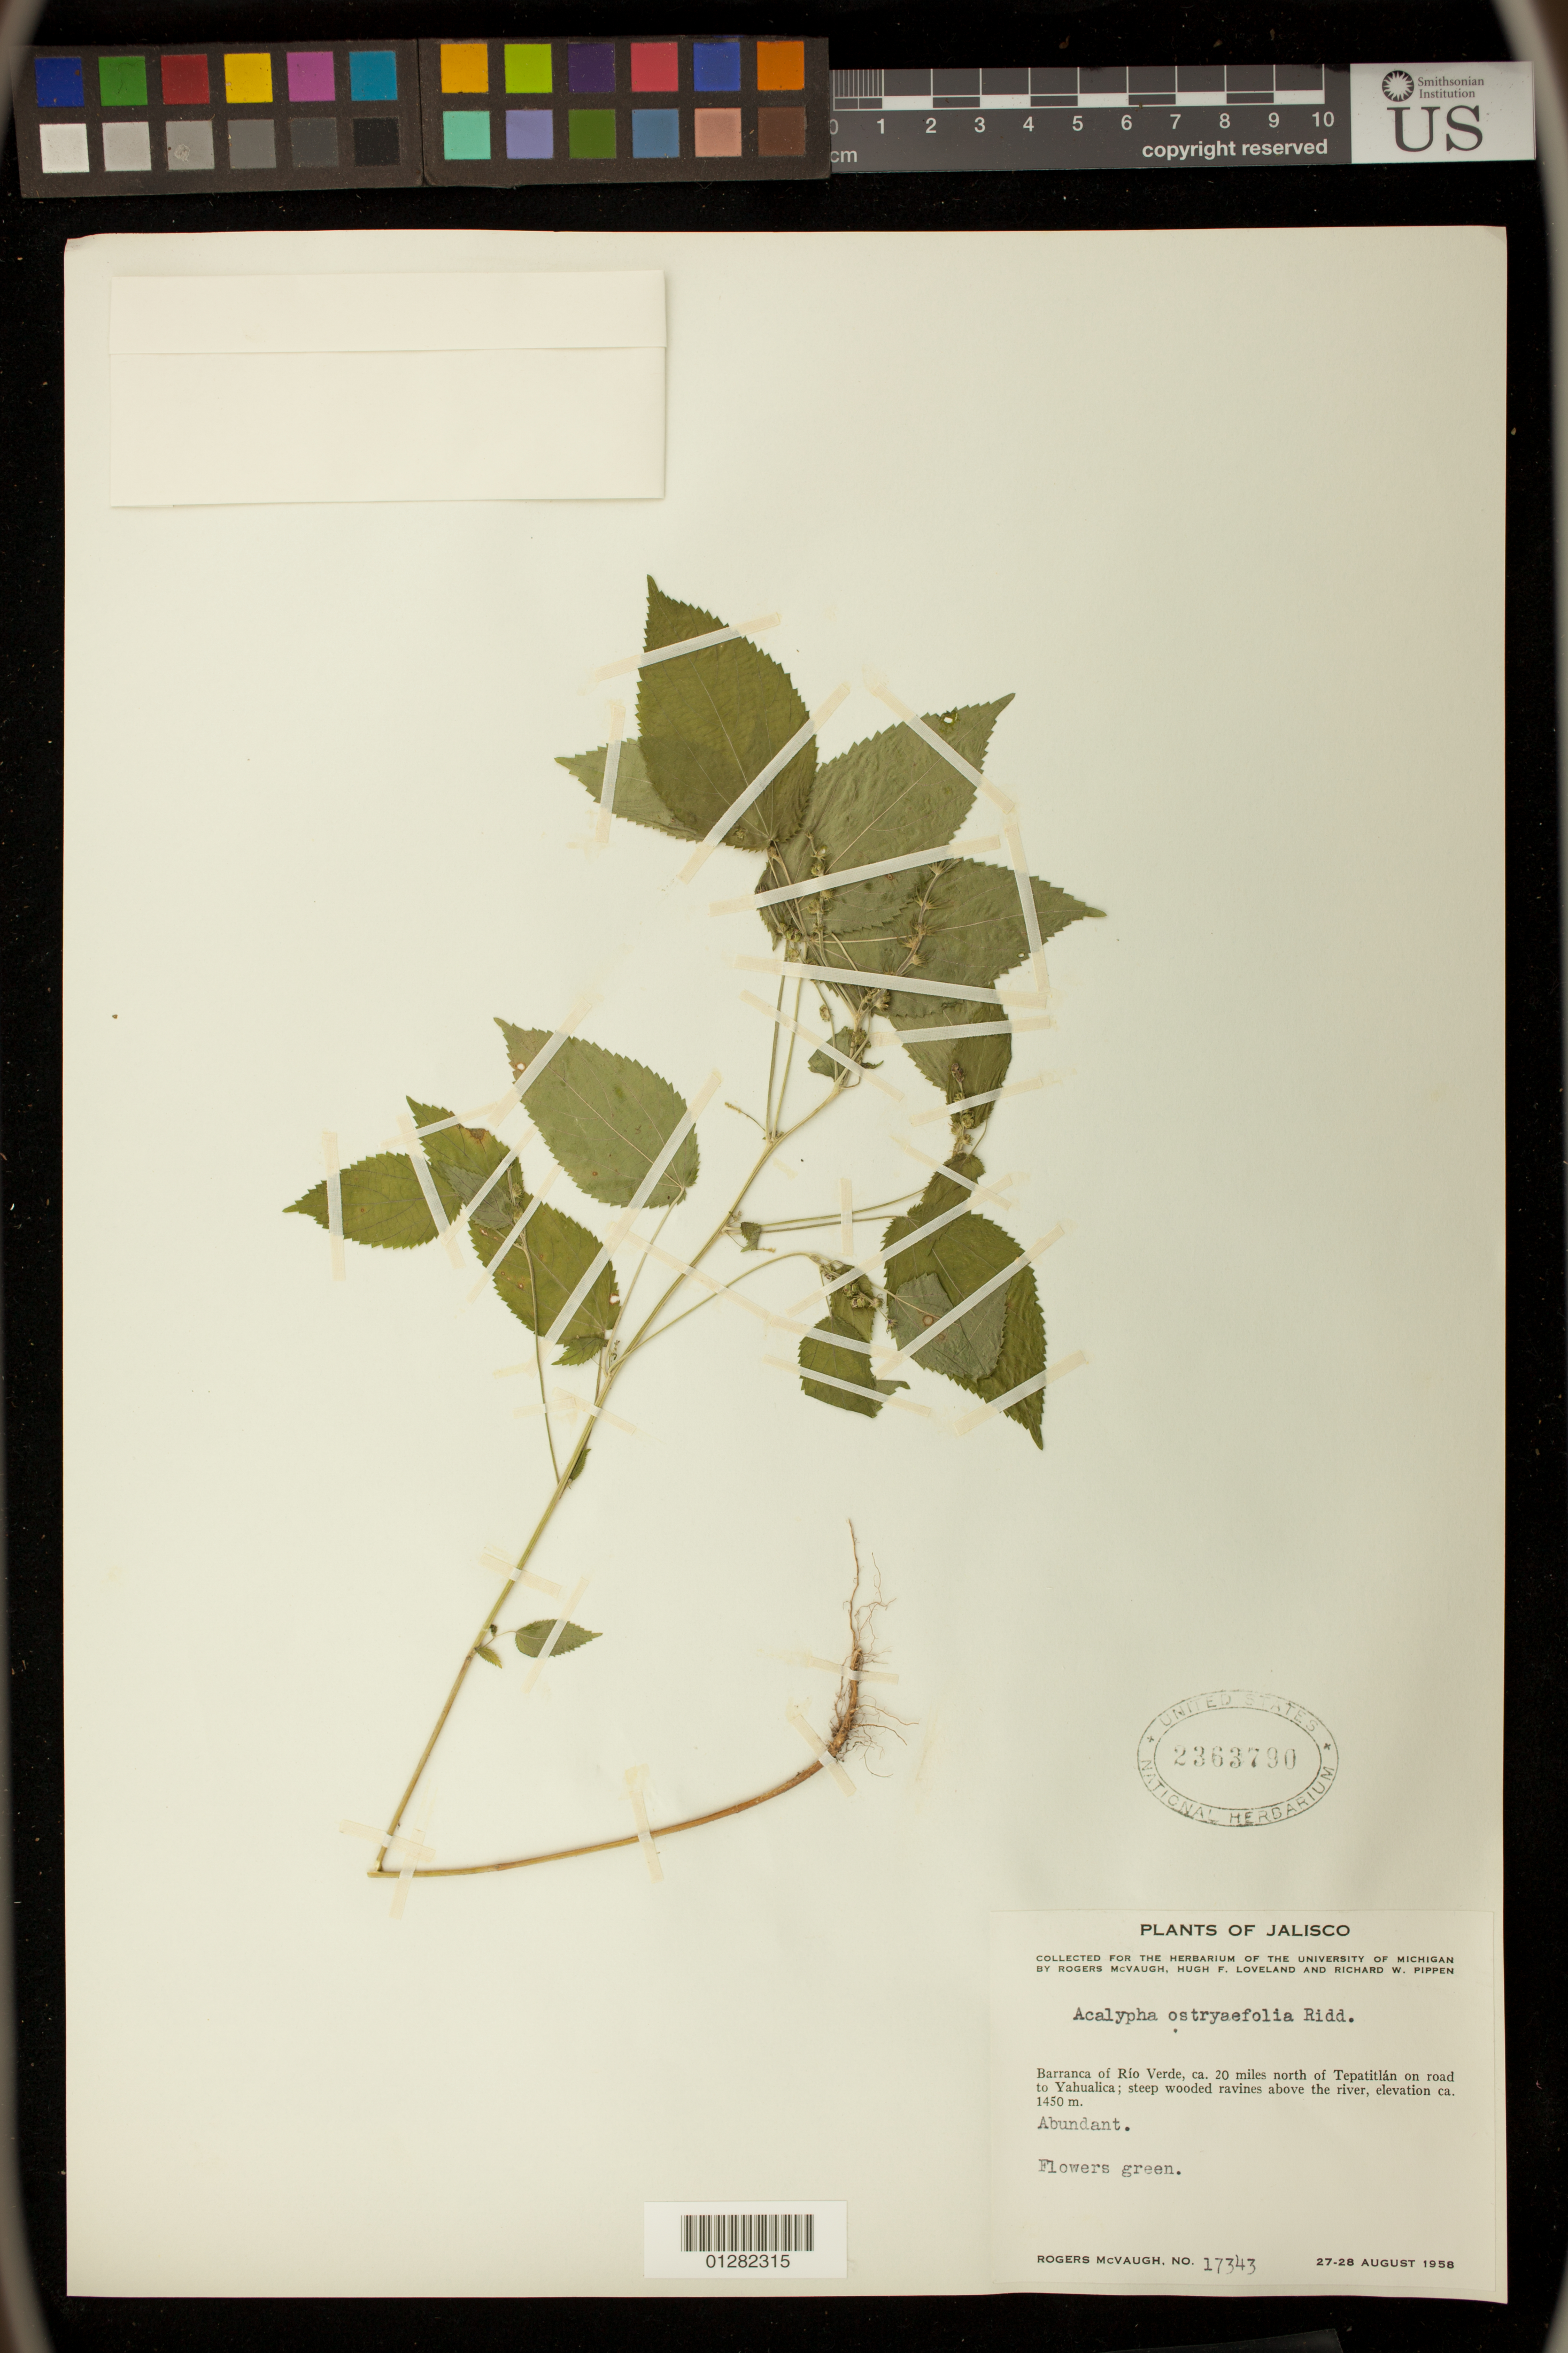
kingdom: Plantae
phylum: Tracheophyta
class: Magnoliopsida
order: Malpighiales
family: Euphorbiaceae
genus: Acalypha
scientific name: Acalypha ostryifolia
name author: Ridd.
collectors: J. G. Schaffner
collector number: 17343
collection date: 1958-08-27/1958-08-28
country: Mexico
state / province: Jalisco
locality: Barranca of Rio Verde, ca. 20 miles north of Tepatitlan on road to Yahualica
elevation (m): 1450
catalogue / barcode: US 2363790